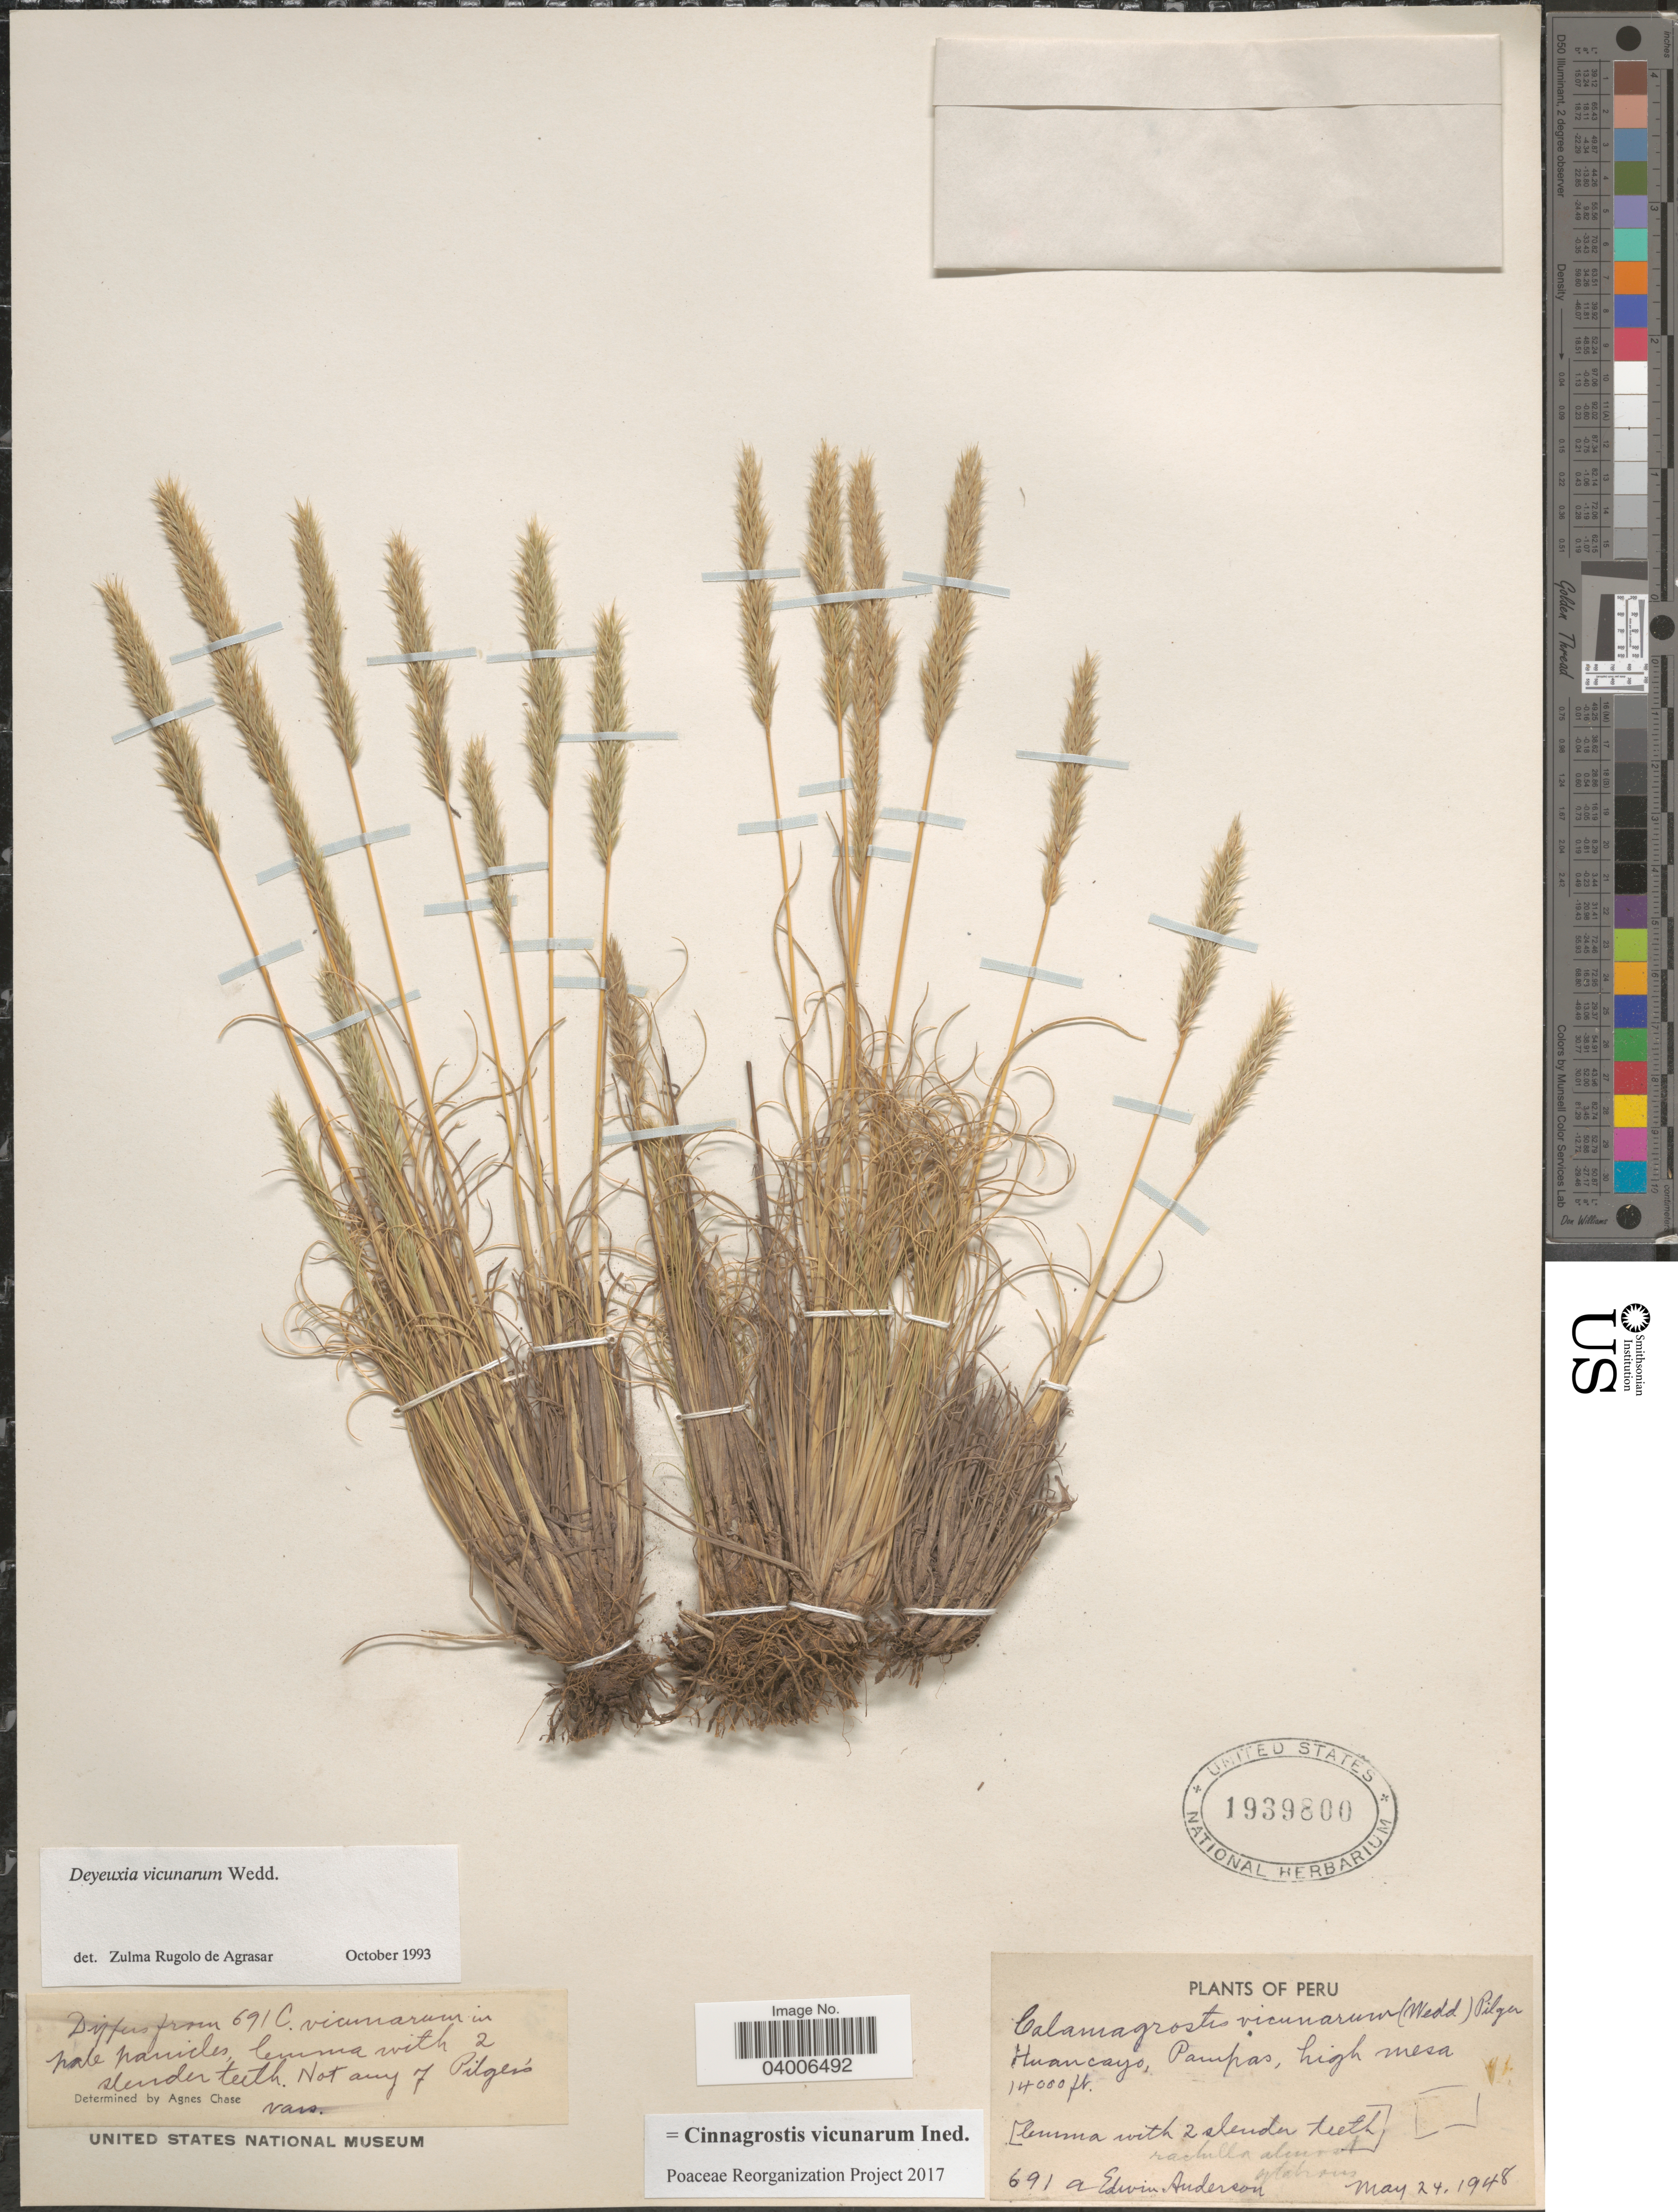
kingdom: Plantae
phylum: Tracheophyta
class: Liliopsida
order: Poales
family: Poaceae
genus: Cinnagrostis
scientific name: Cinnagrostis vicunarum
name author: (Wedd.) P.M. Peterson et al.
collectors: E. Anderson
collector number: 691a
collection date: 1948-05-24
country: Peru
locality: Huancayo, Pampas, high mesa.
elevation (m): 4267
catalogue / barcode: US 1939800